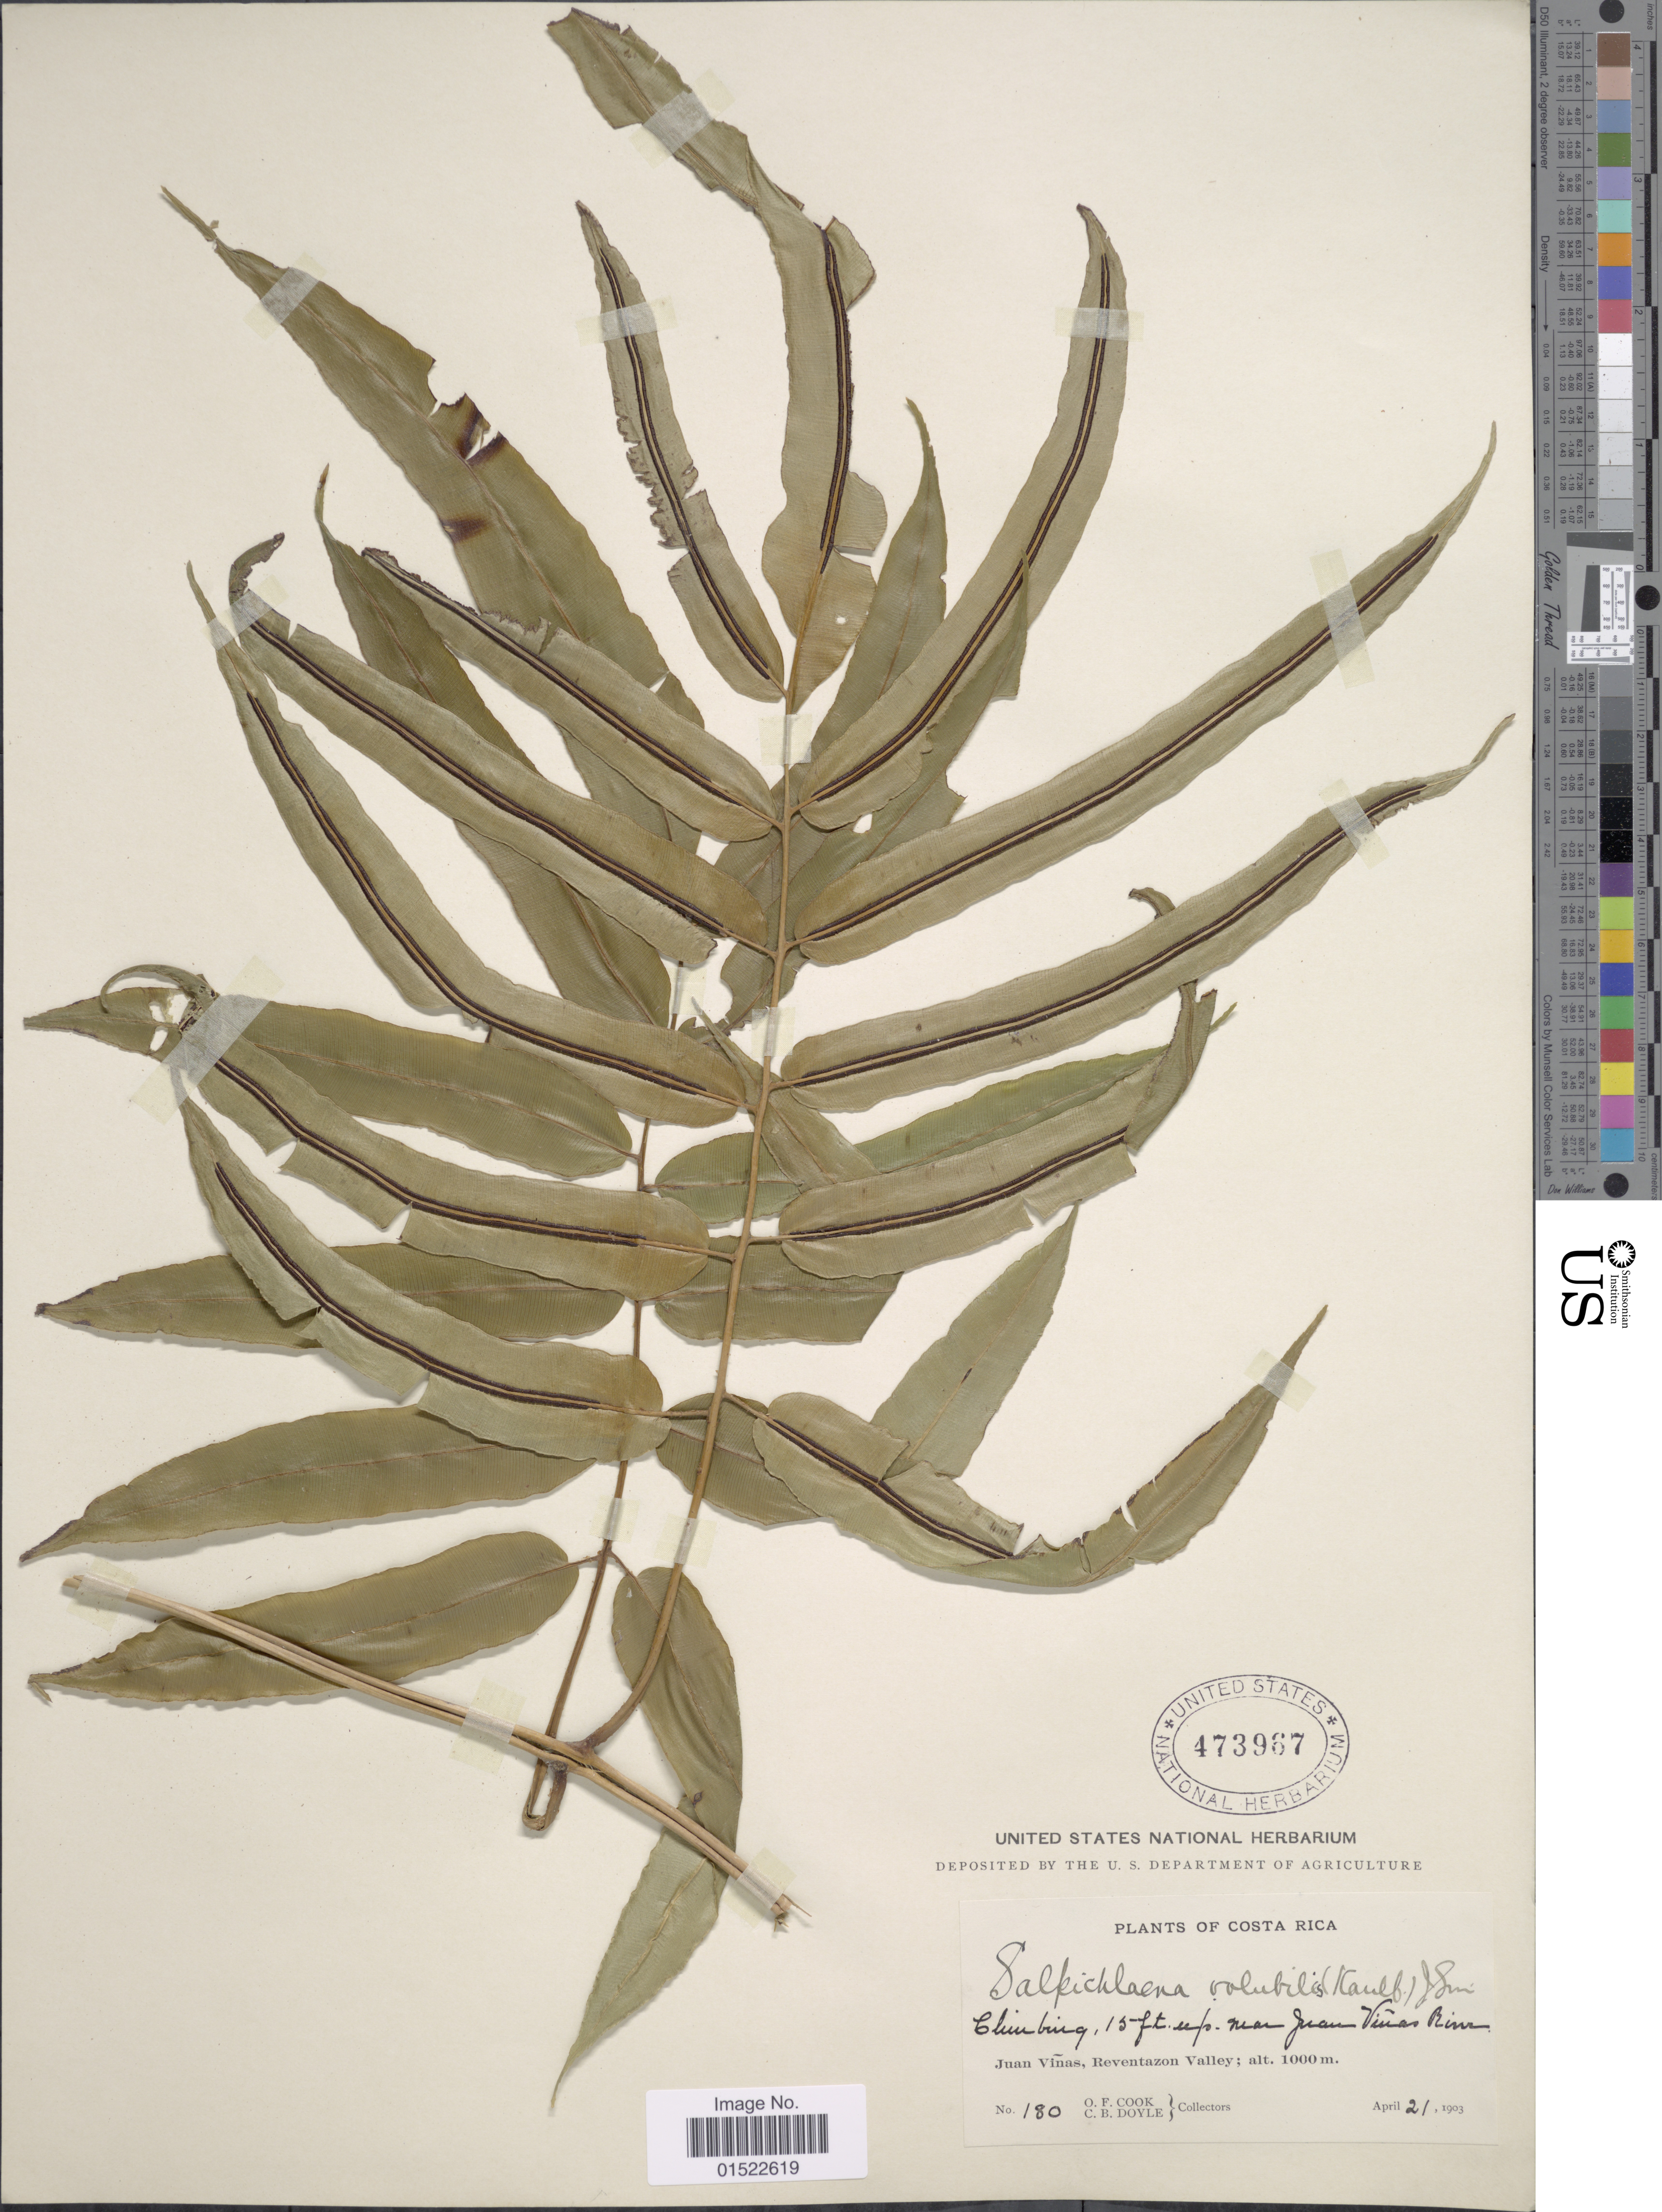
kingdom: Plantae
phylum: Tracheophyta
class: Polypodiopsida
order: Polypodiales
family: Blechnaceae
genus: Salpichlaena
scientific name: Salpichlaena volubilis subsp. volubilis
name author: (Kaulf.) J. Sm.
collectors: O. F. Cook & C. Doyle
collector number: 180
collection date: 1903-04-21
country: Costa Rica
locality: Juan Viñas, Reventazon Valley, Climbin 15 ft. near Juan Viñas River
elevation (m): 1000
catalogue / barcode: US 473967